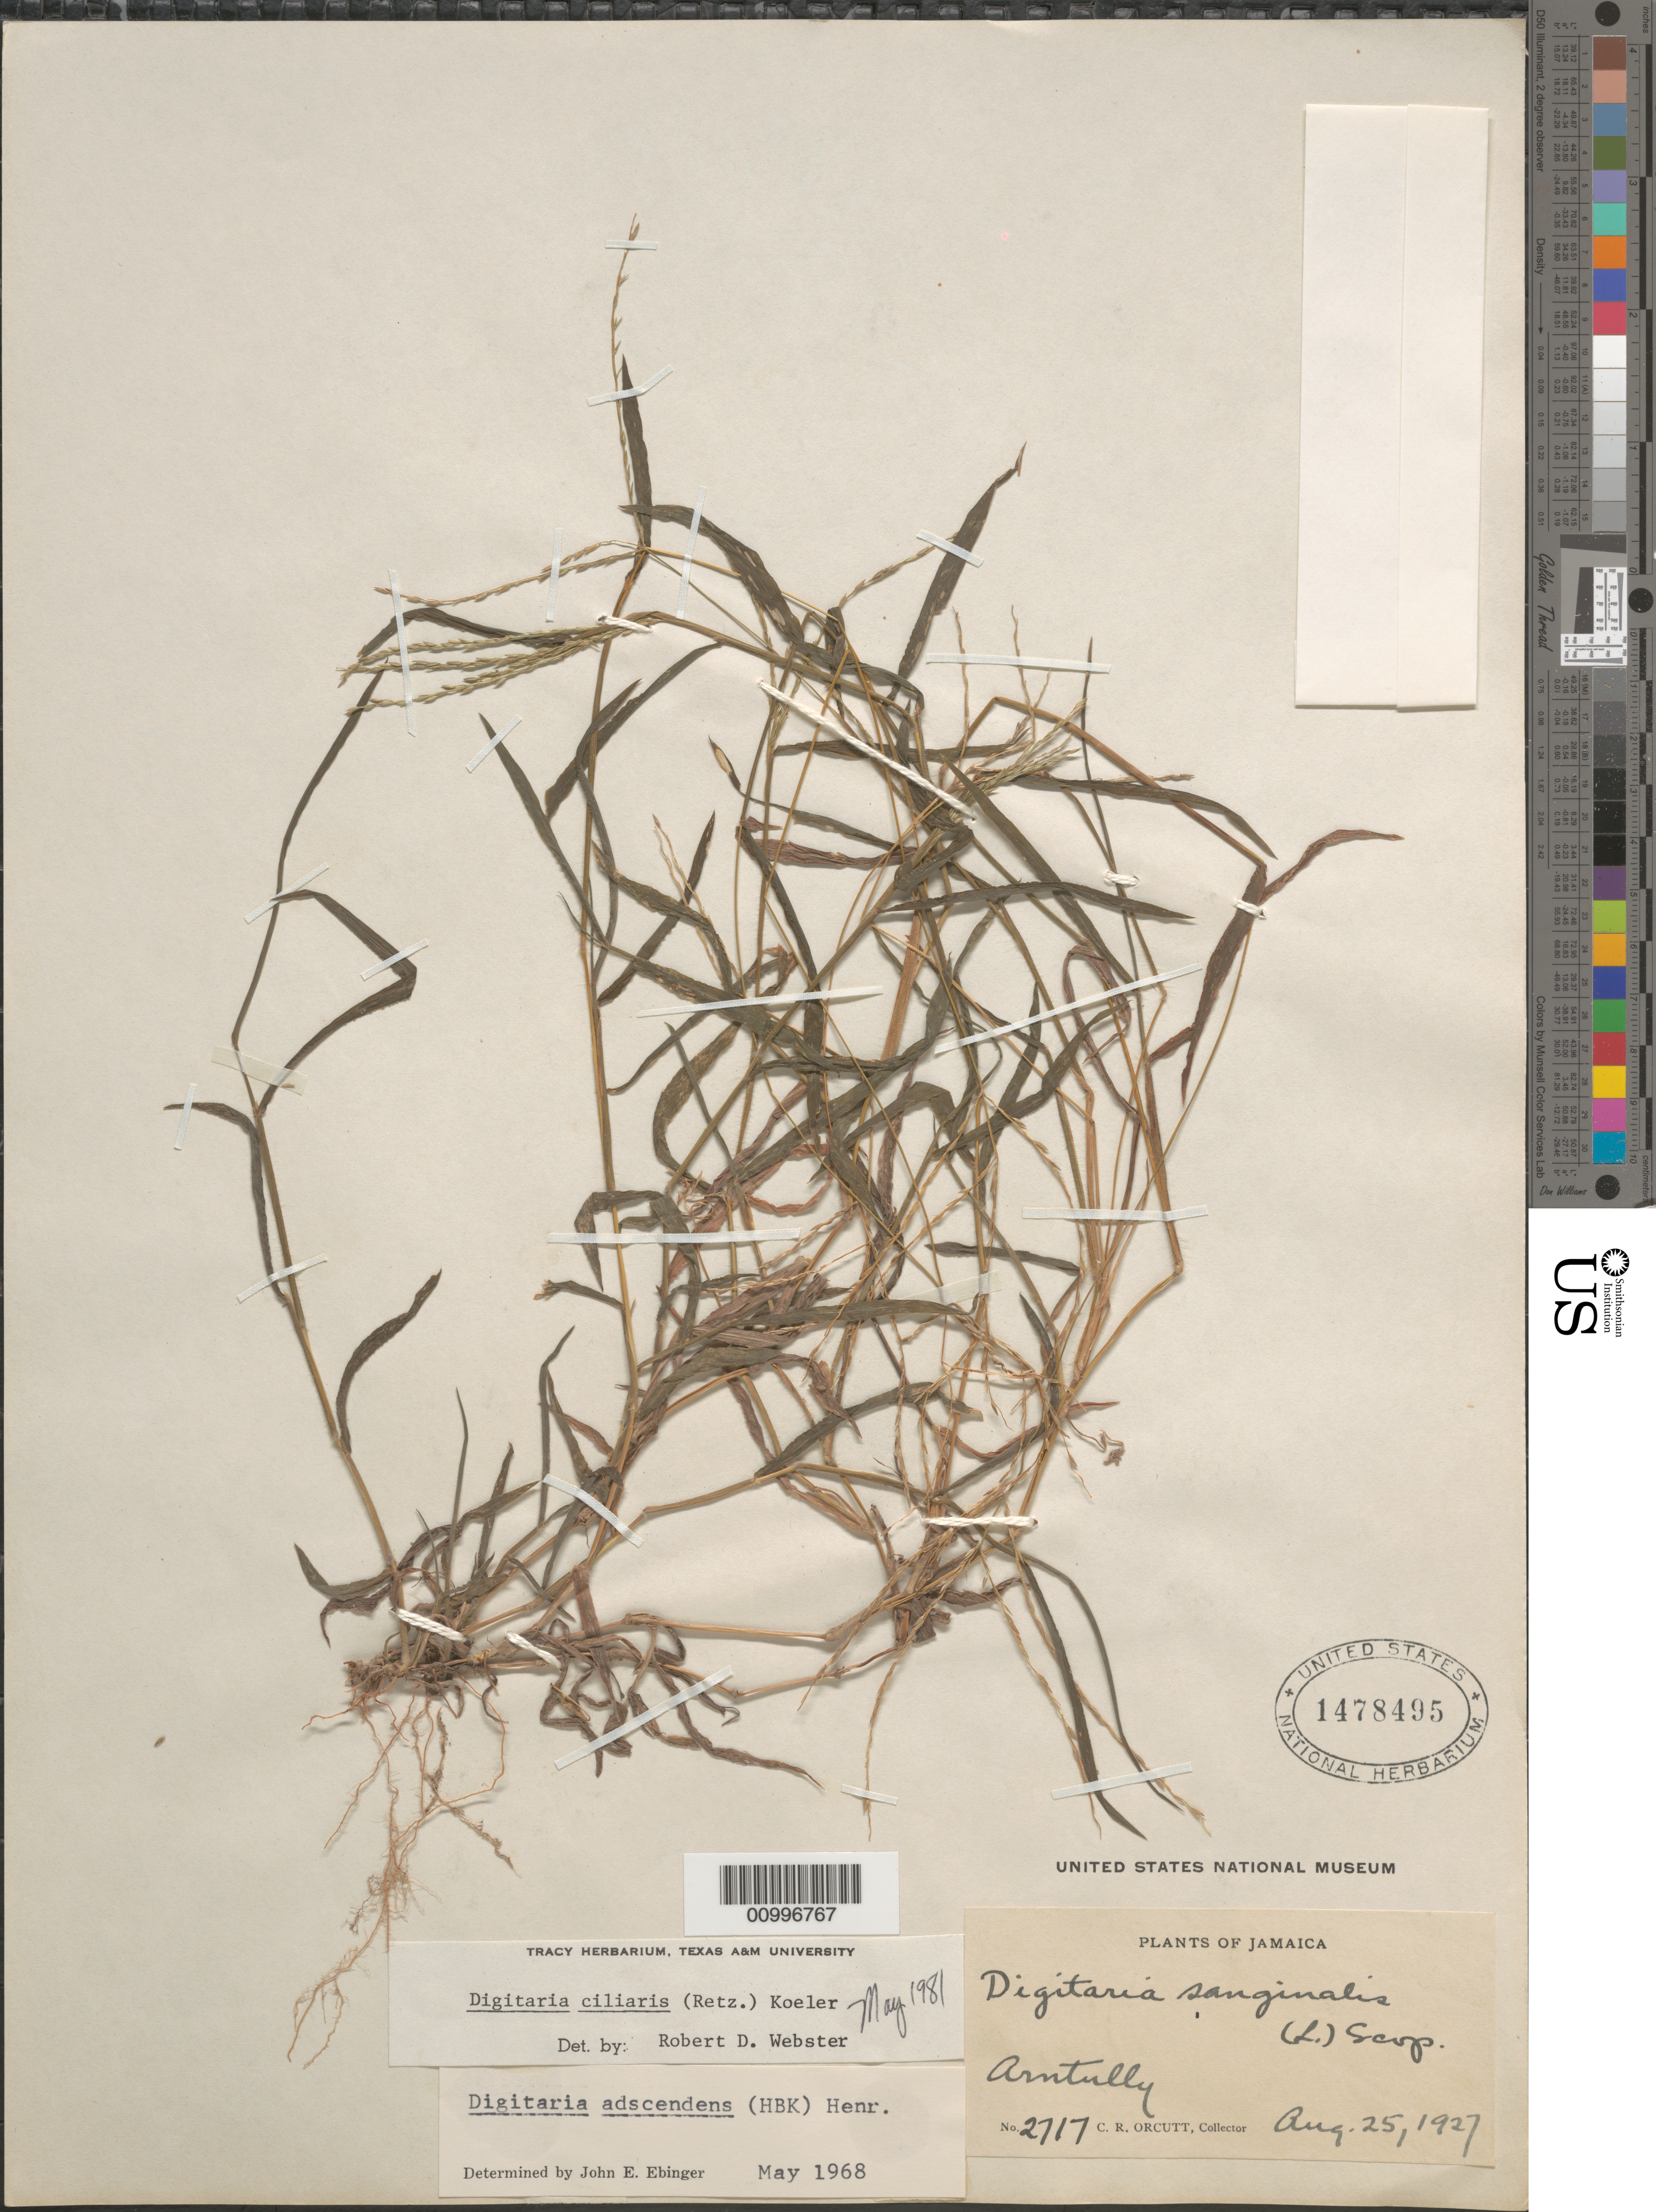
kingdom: Plantae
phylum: Tracheophyta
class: Liliopsida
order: Poales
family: Poaceae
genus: Digitaria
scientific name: Digitaria ciliaris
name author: (Retz.) Koeler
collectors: C. R. Orcutt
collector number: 2717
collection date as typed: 25 Aug 1927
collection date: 1927-08-25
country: Jamaica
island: Jamaica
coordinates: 0 N, 0 E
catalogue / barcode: US 1478495